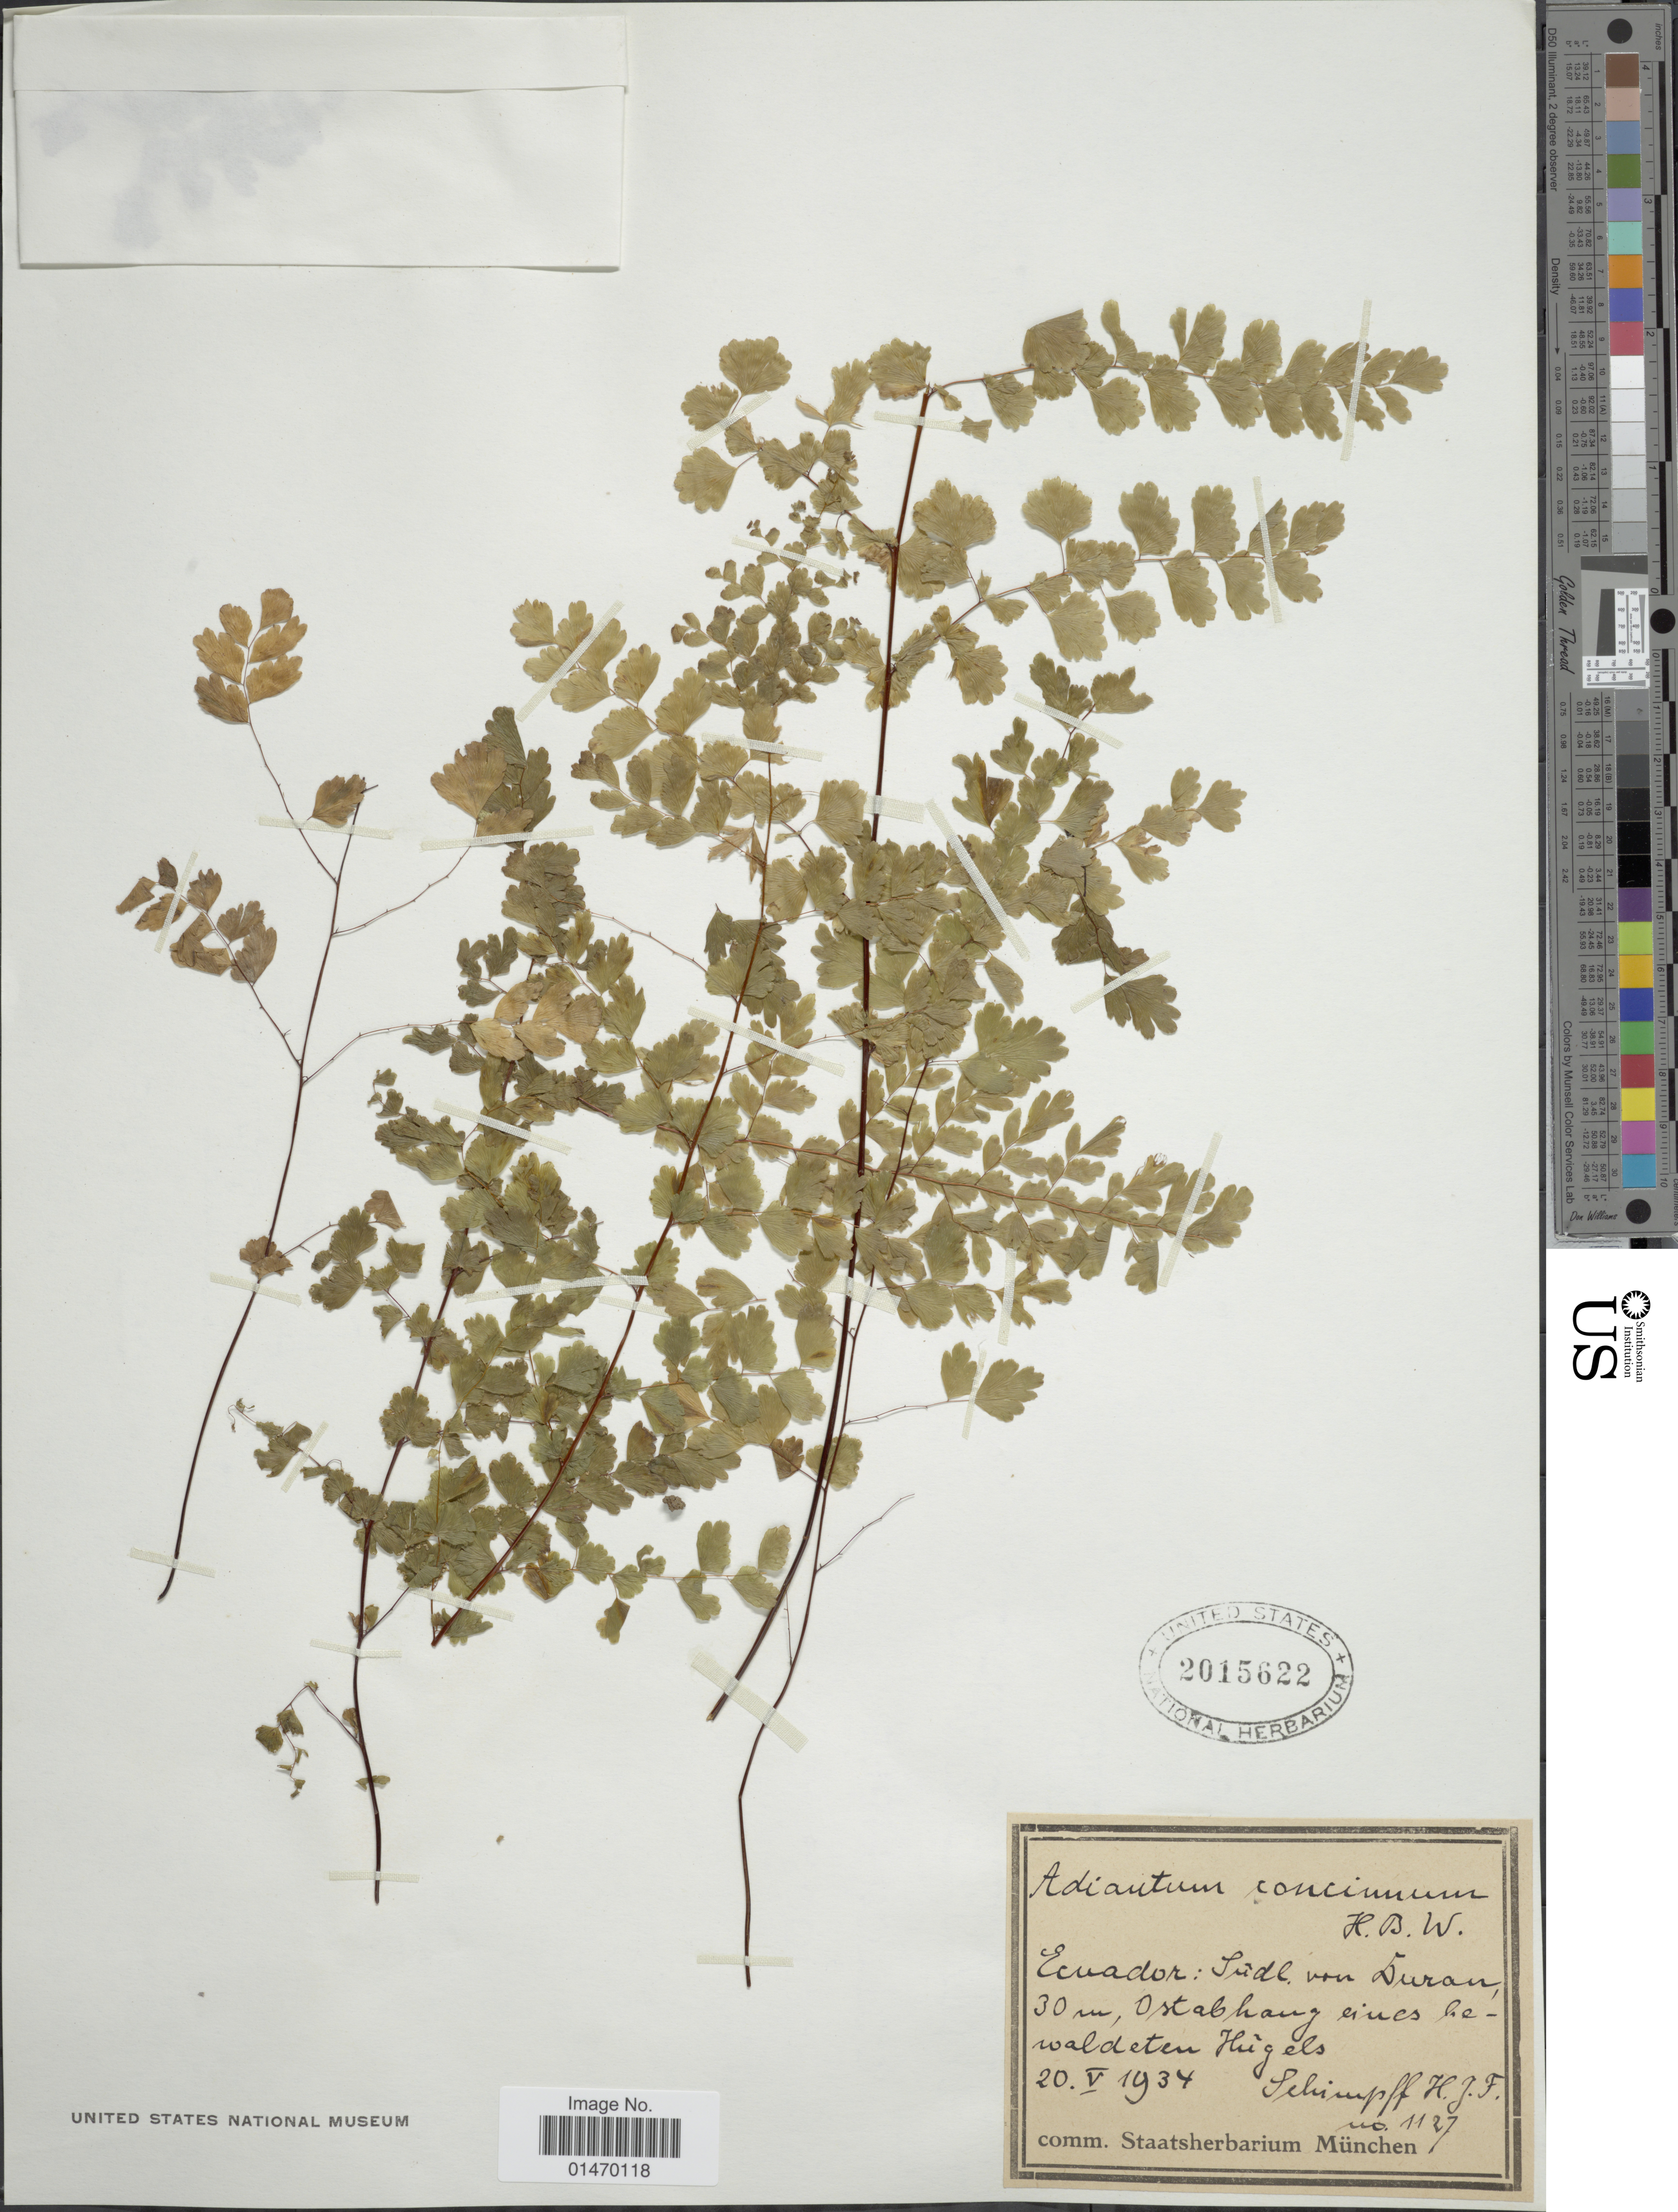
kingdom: Plantae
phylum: Tracheophyta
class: Polypodiopsida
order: Polypodiales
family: Pteridaceae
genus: Adiantum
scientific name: Adiantum concinnum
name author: Humb. & Bonpl. ex Willd.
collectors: H. Schimpff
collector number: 1127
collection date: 1934-05-20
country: Ecuador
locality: Ecuador: Sudl von Duran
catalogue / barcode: US 2015622